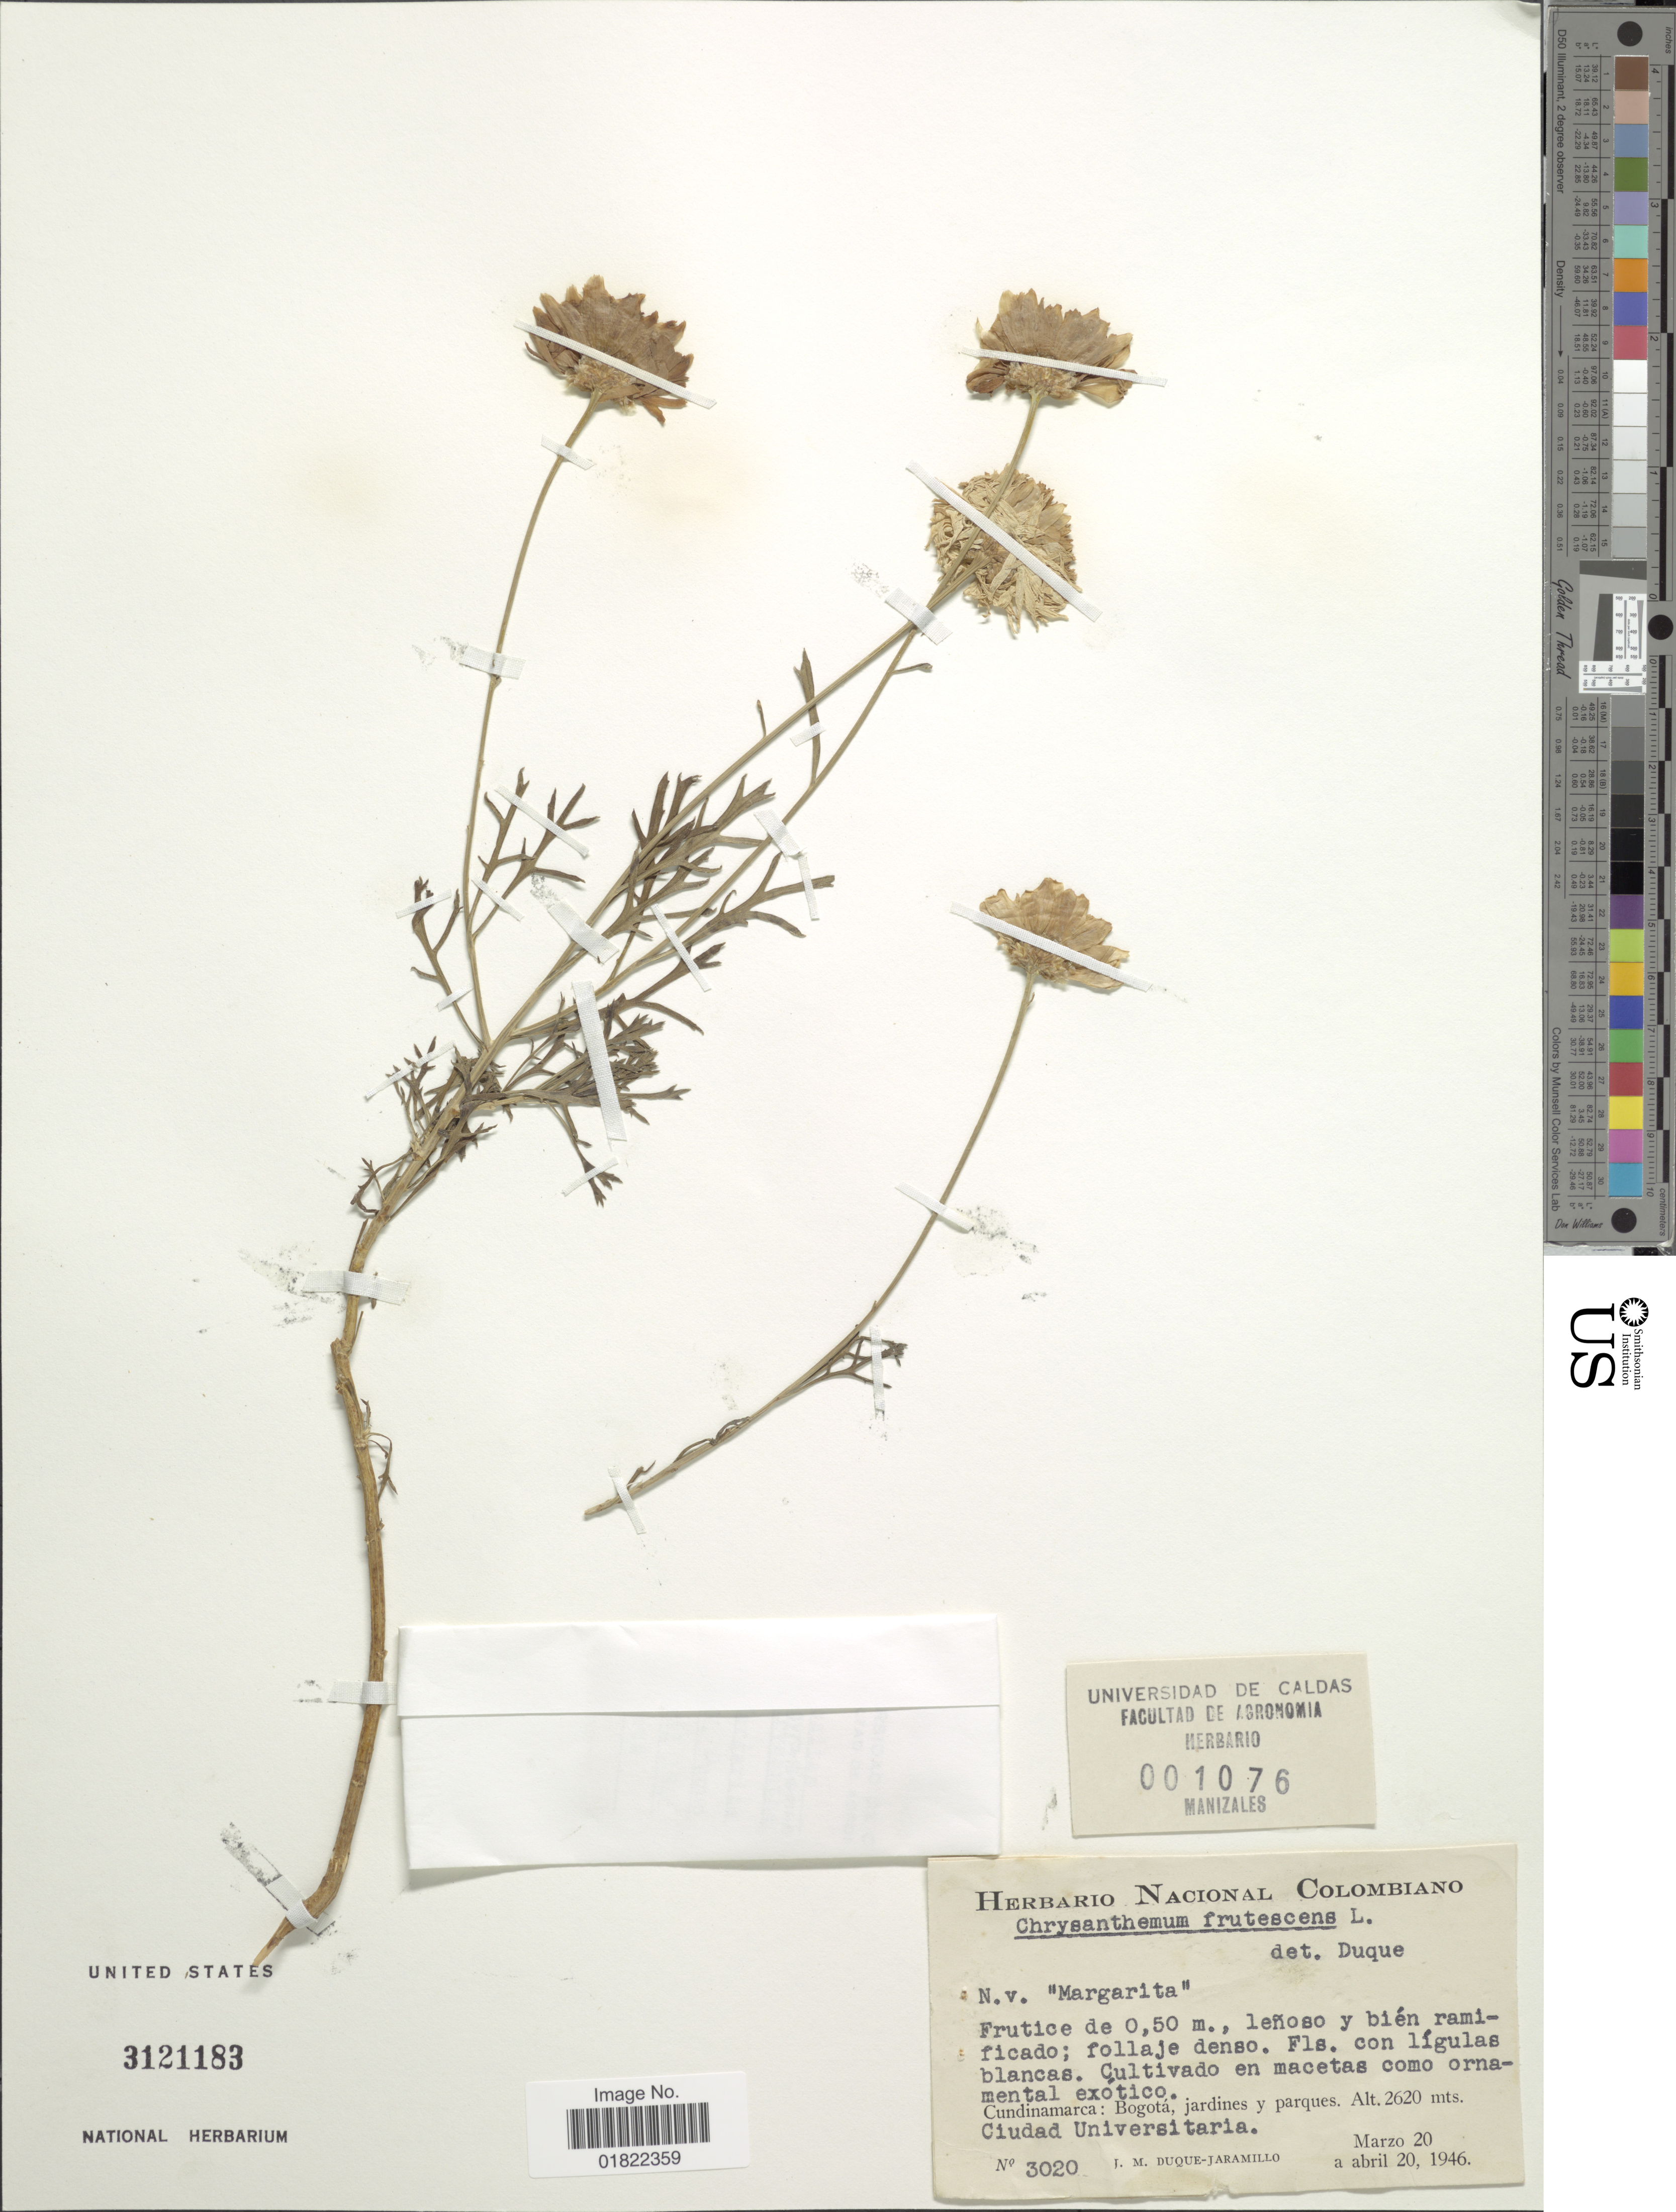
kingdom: Plantae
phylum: Tracheophyta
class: Magnoliopsida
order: Asterales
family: Asteraceae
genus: Argyranthemum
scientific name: Argyranthemum frutescens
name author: L.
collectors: J. M. Duque Jaramillo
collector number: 3020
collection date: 1946-03-20/1946-04-20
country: Colombia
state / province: Cundinamarca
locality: Cundinamarca: Bogota, jardines y parques, Ciudad Universitaria.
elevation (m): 2620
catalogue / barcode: US 3121183